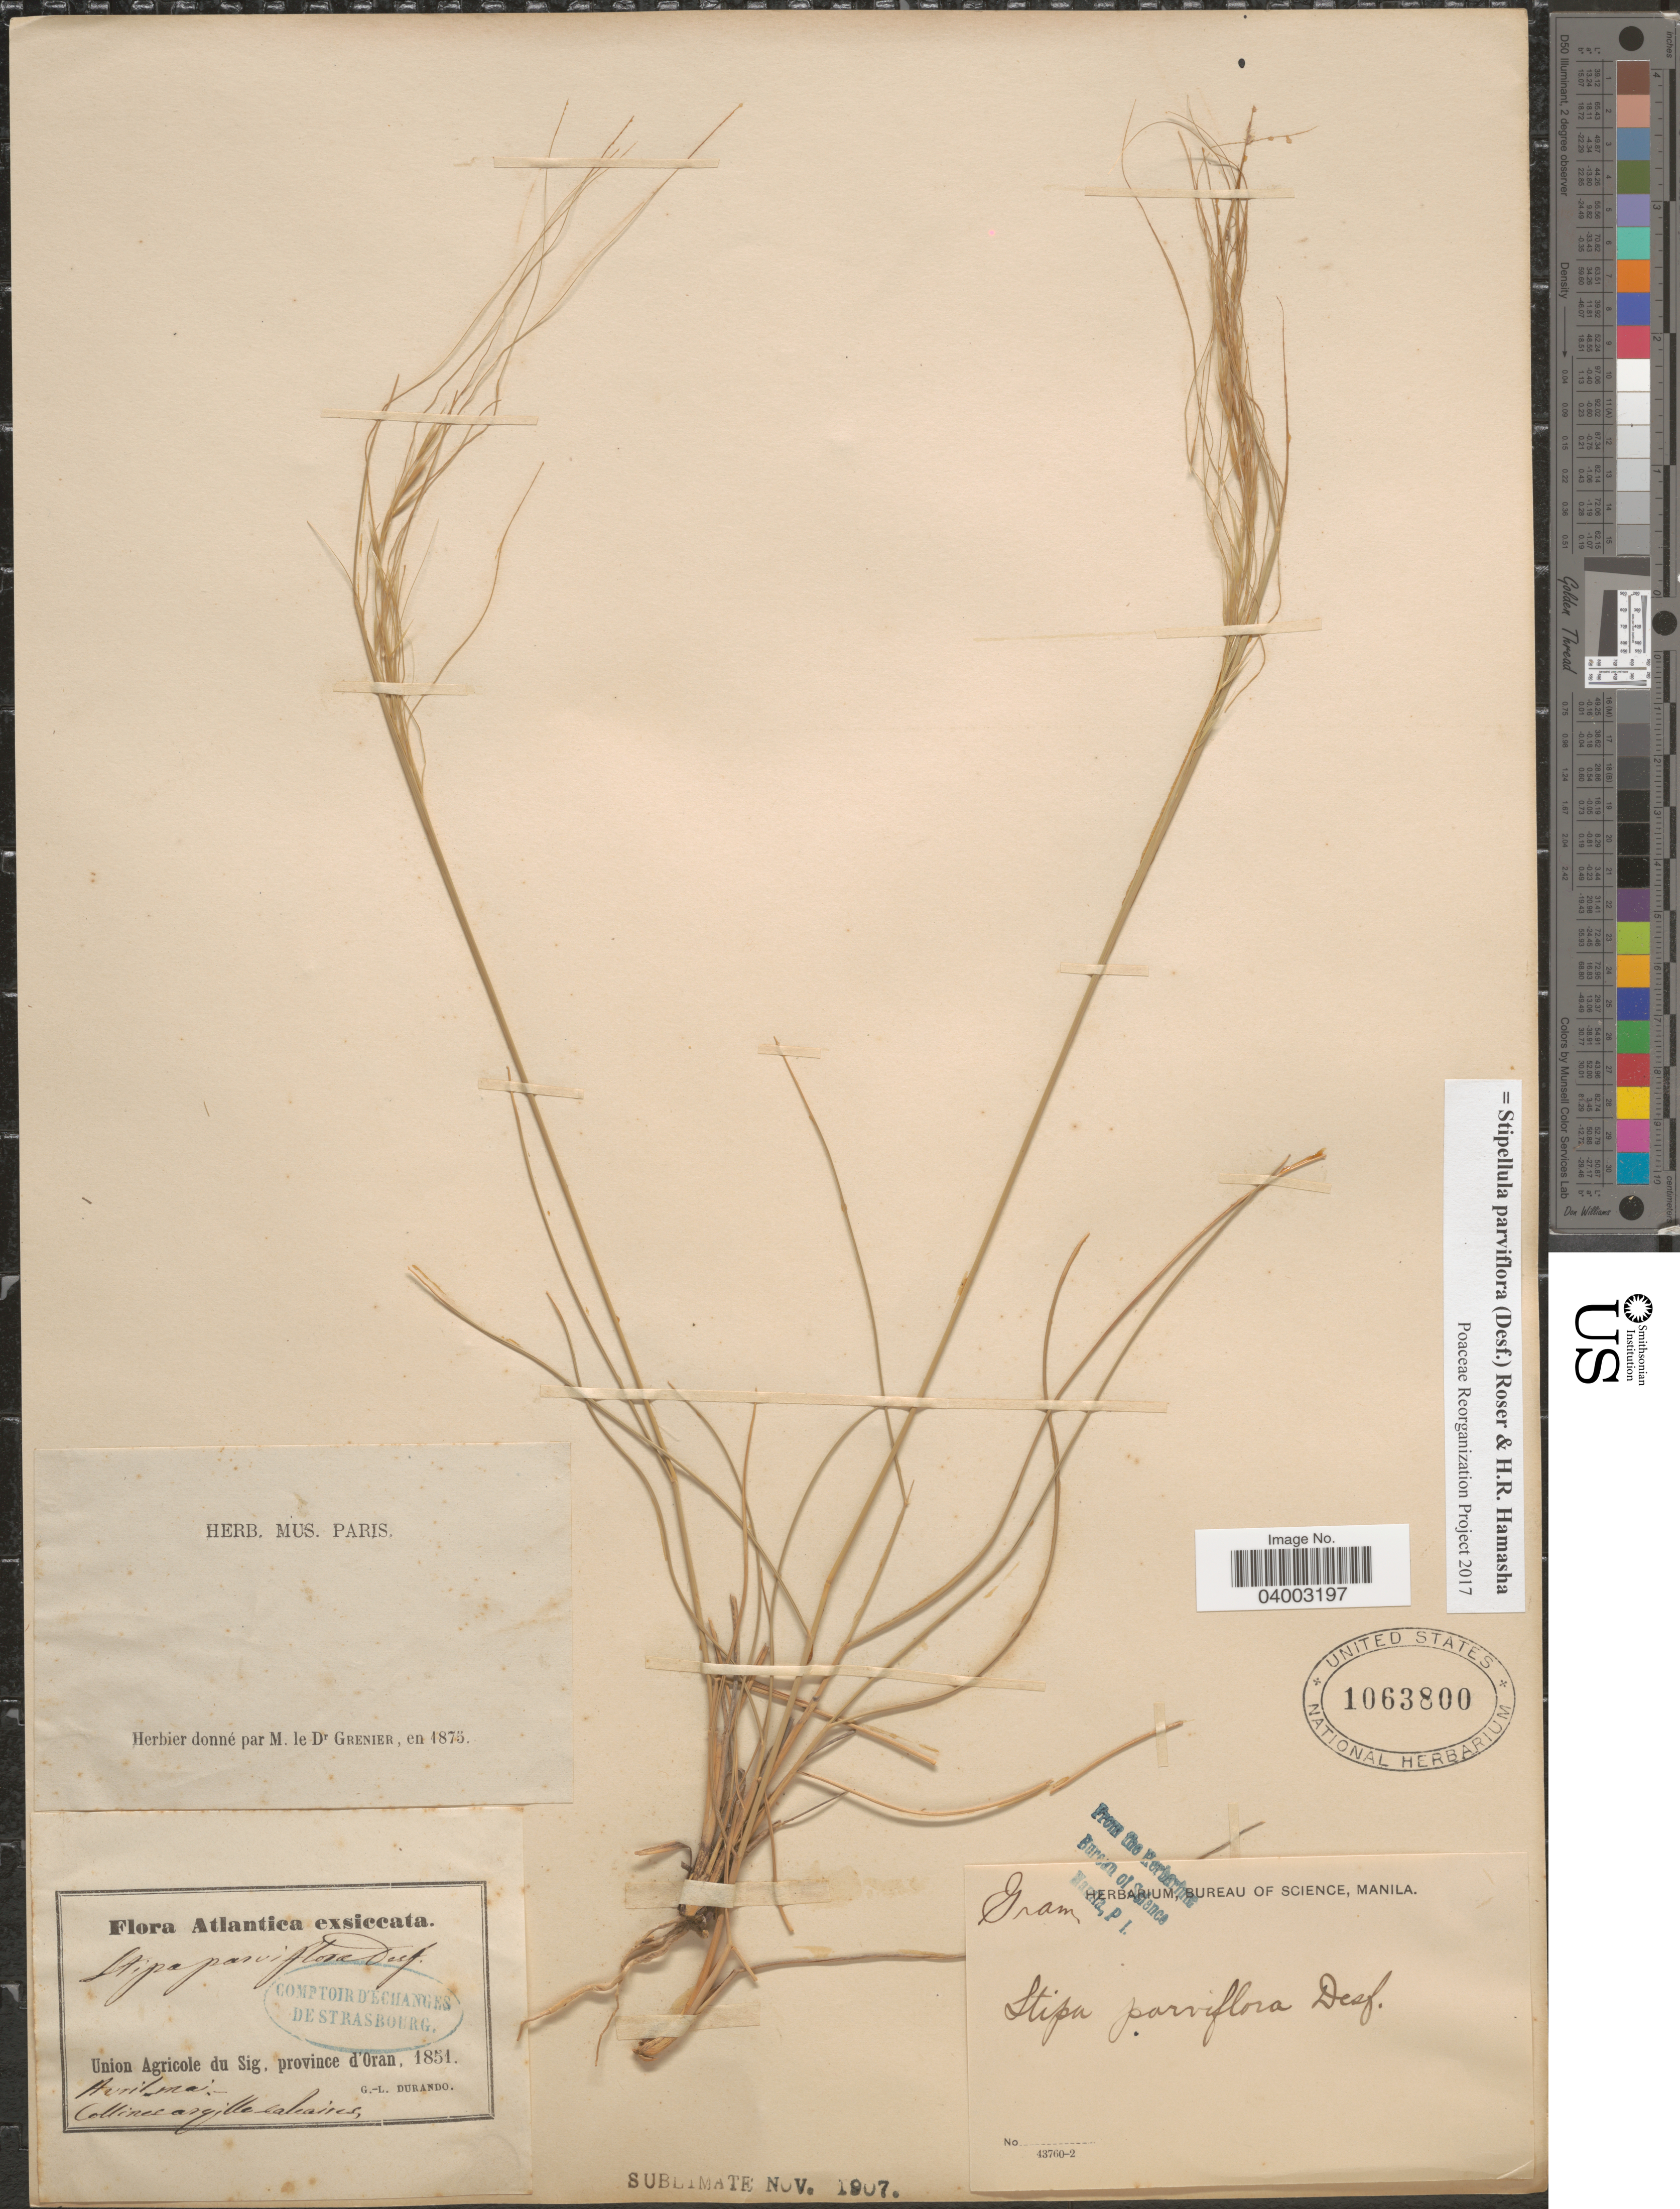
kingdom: Plantae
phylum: Tracheophyta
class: Liliopsida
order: Poales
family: Poaceae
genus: Stipellula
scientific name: Stipellula parviflora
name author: (Desf.) Röser & H. R. Hamasha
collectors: G. Durando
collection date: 1851-04/1851-05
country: Algeria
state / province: Oran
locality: Atlantica. Union Agricole du Sig. Province d' Oran. Collines argille calcaires.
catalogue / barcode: US 1063800